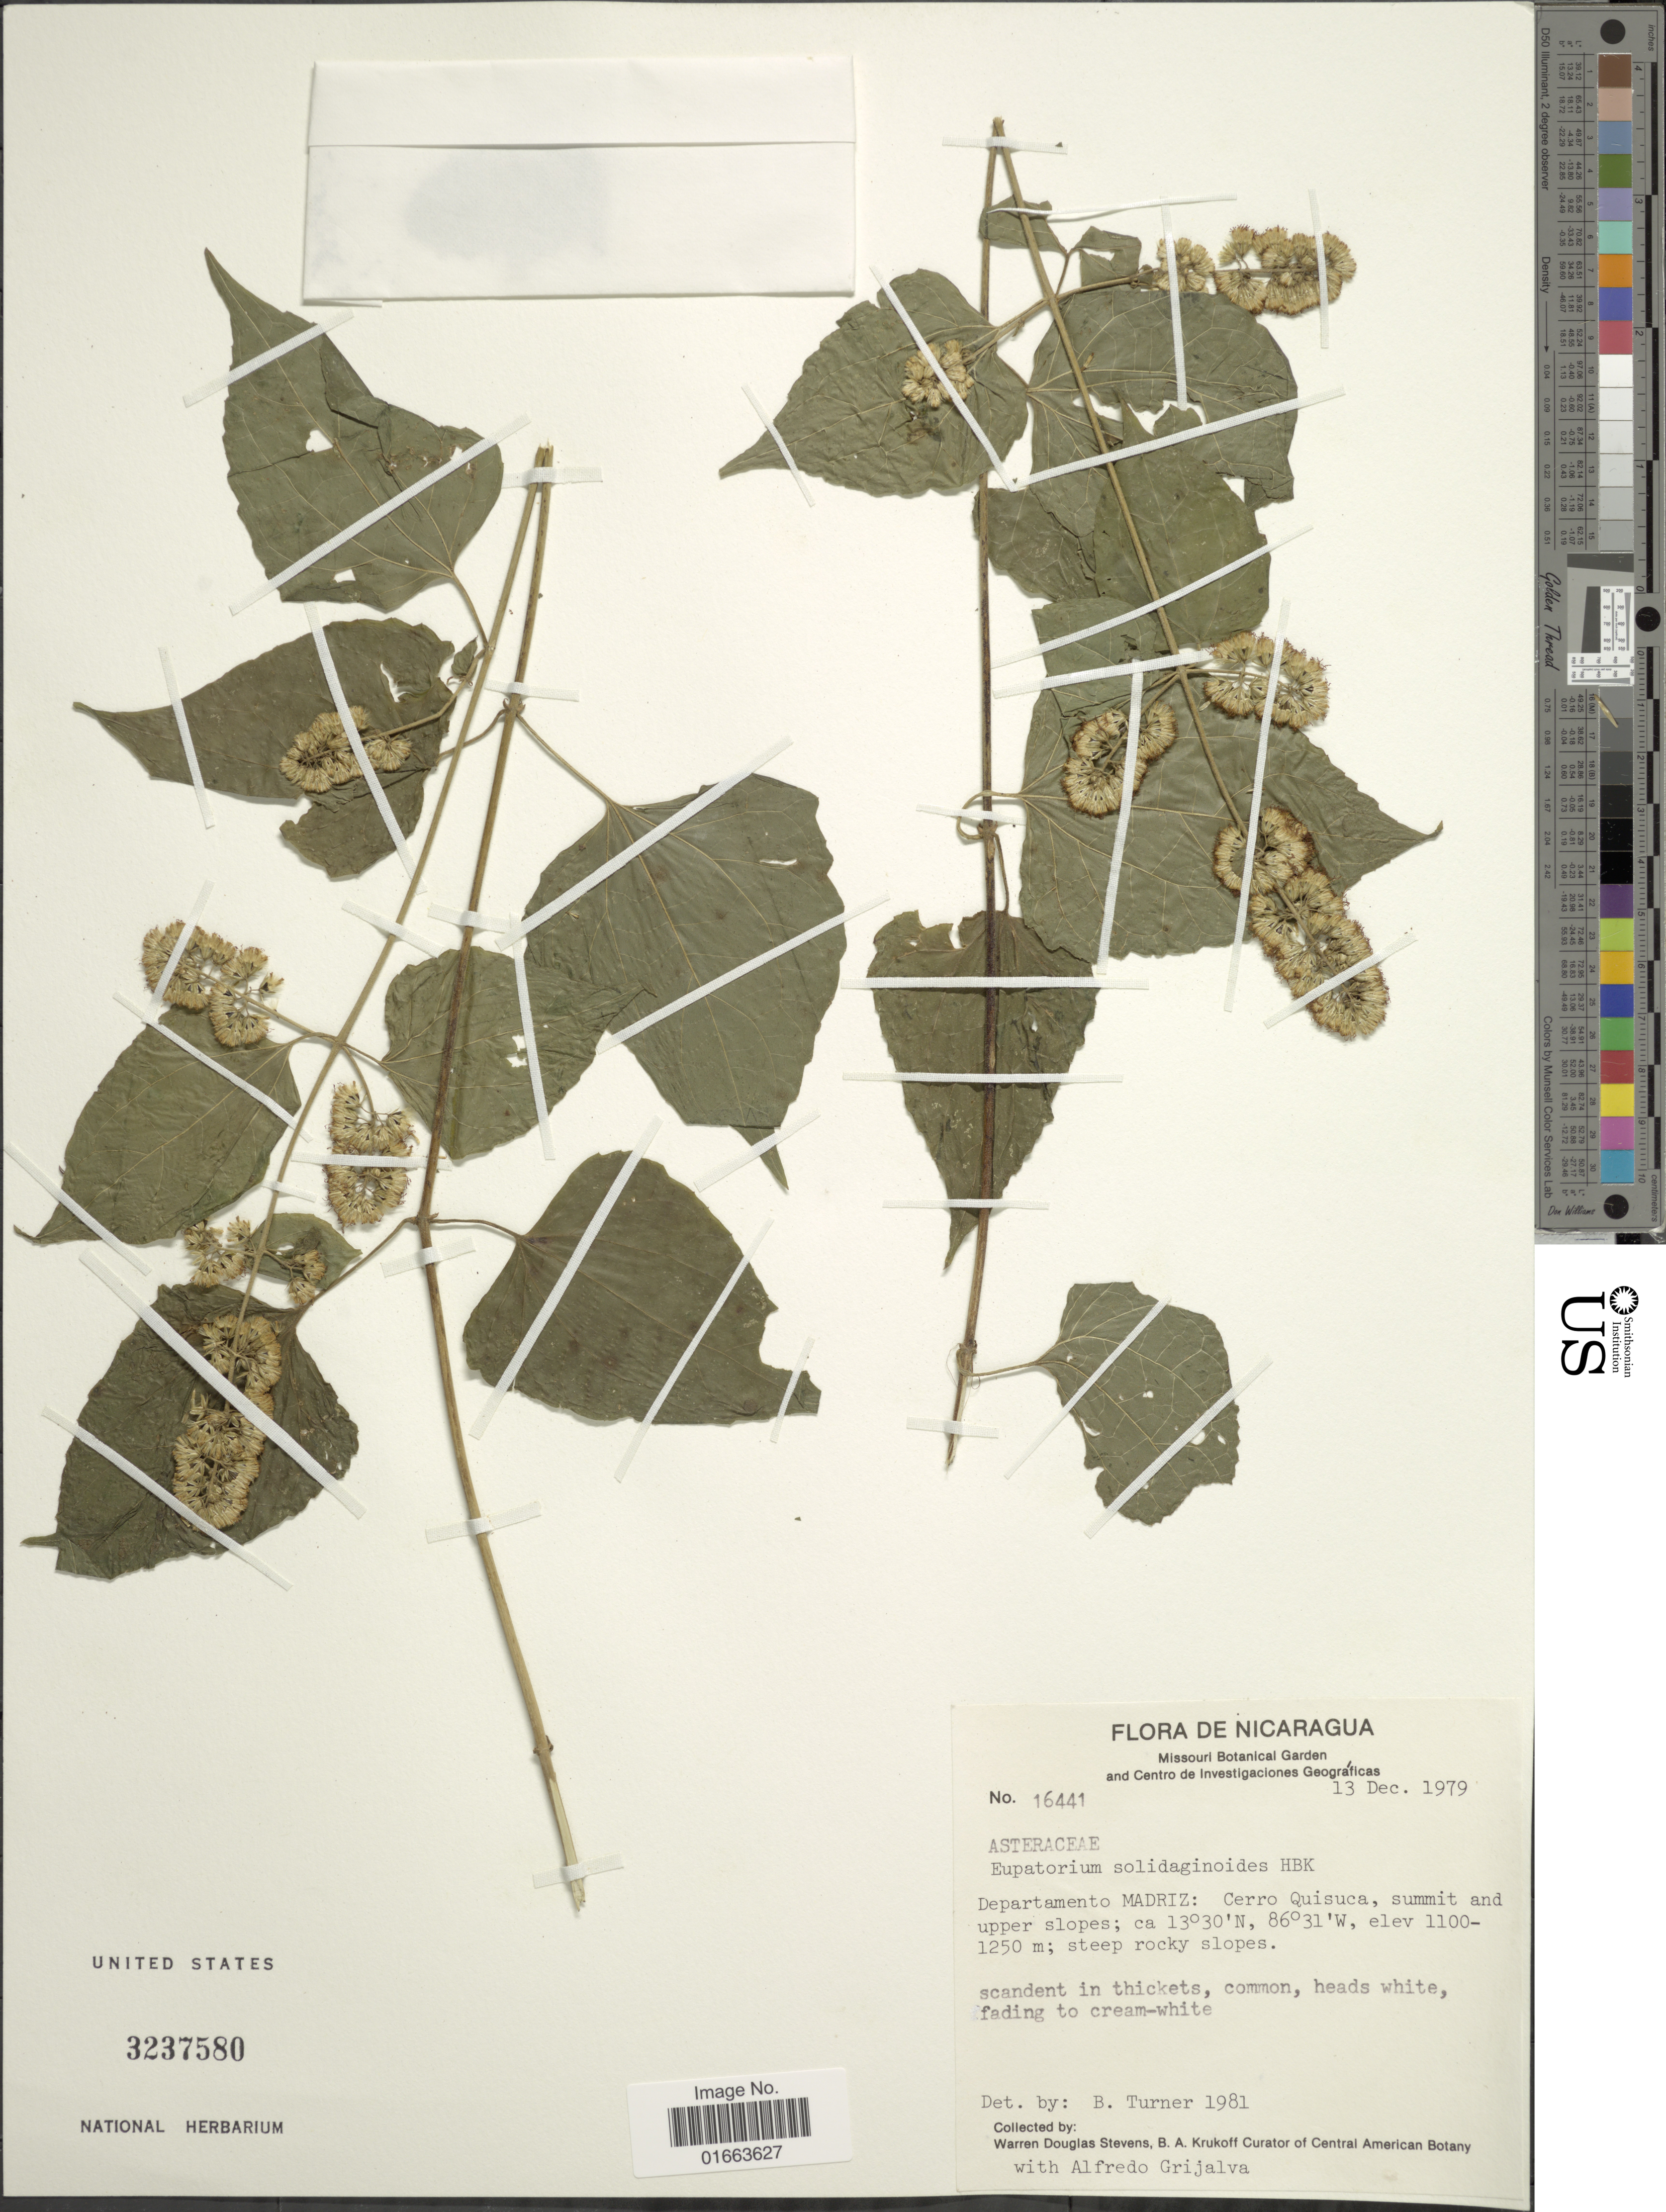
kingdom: Plantae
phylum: Tracheophyta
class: Magnoliopsida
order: Asterales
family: Asteraceae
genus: Koanophyllon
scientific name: Koanophyllon solidaginoides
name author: (Kunth) R.M. King & H. Rob.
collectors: W. D. Stevens & B. A. Krukoff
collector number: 16441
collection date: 1979-12-13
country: Nicaragua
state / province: Madriz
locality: Cerro Quisuca, summit and upper slopes, steep rocky slopes, scandent in thickets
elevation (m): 1100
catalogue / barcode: US 3237580